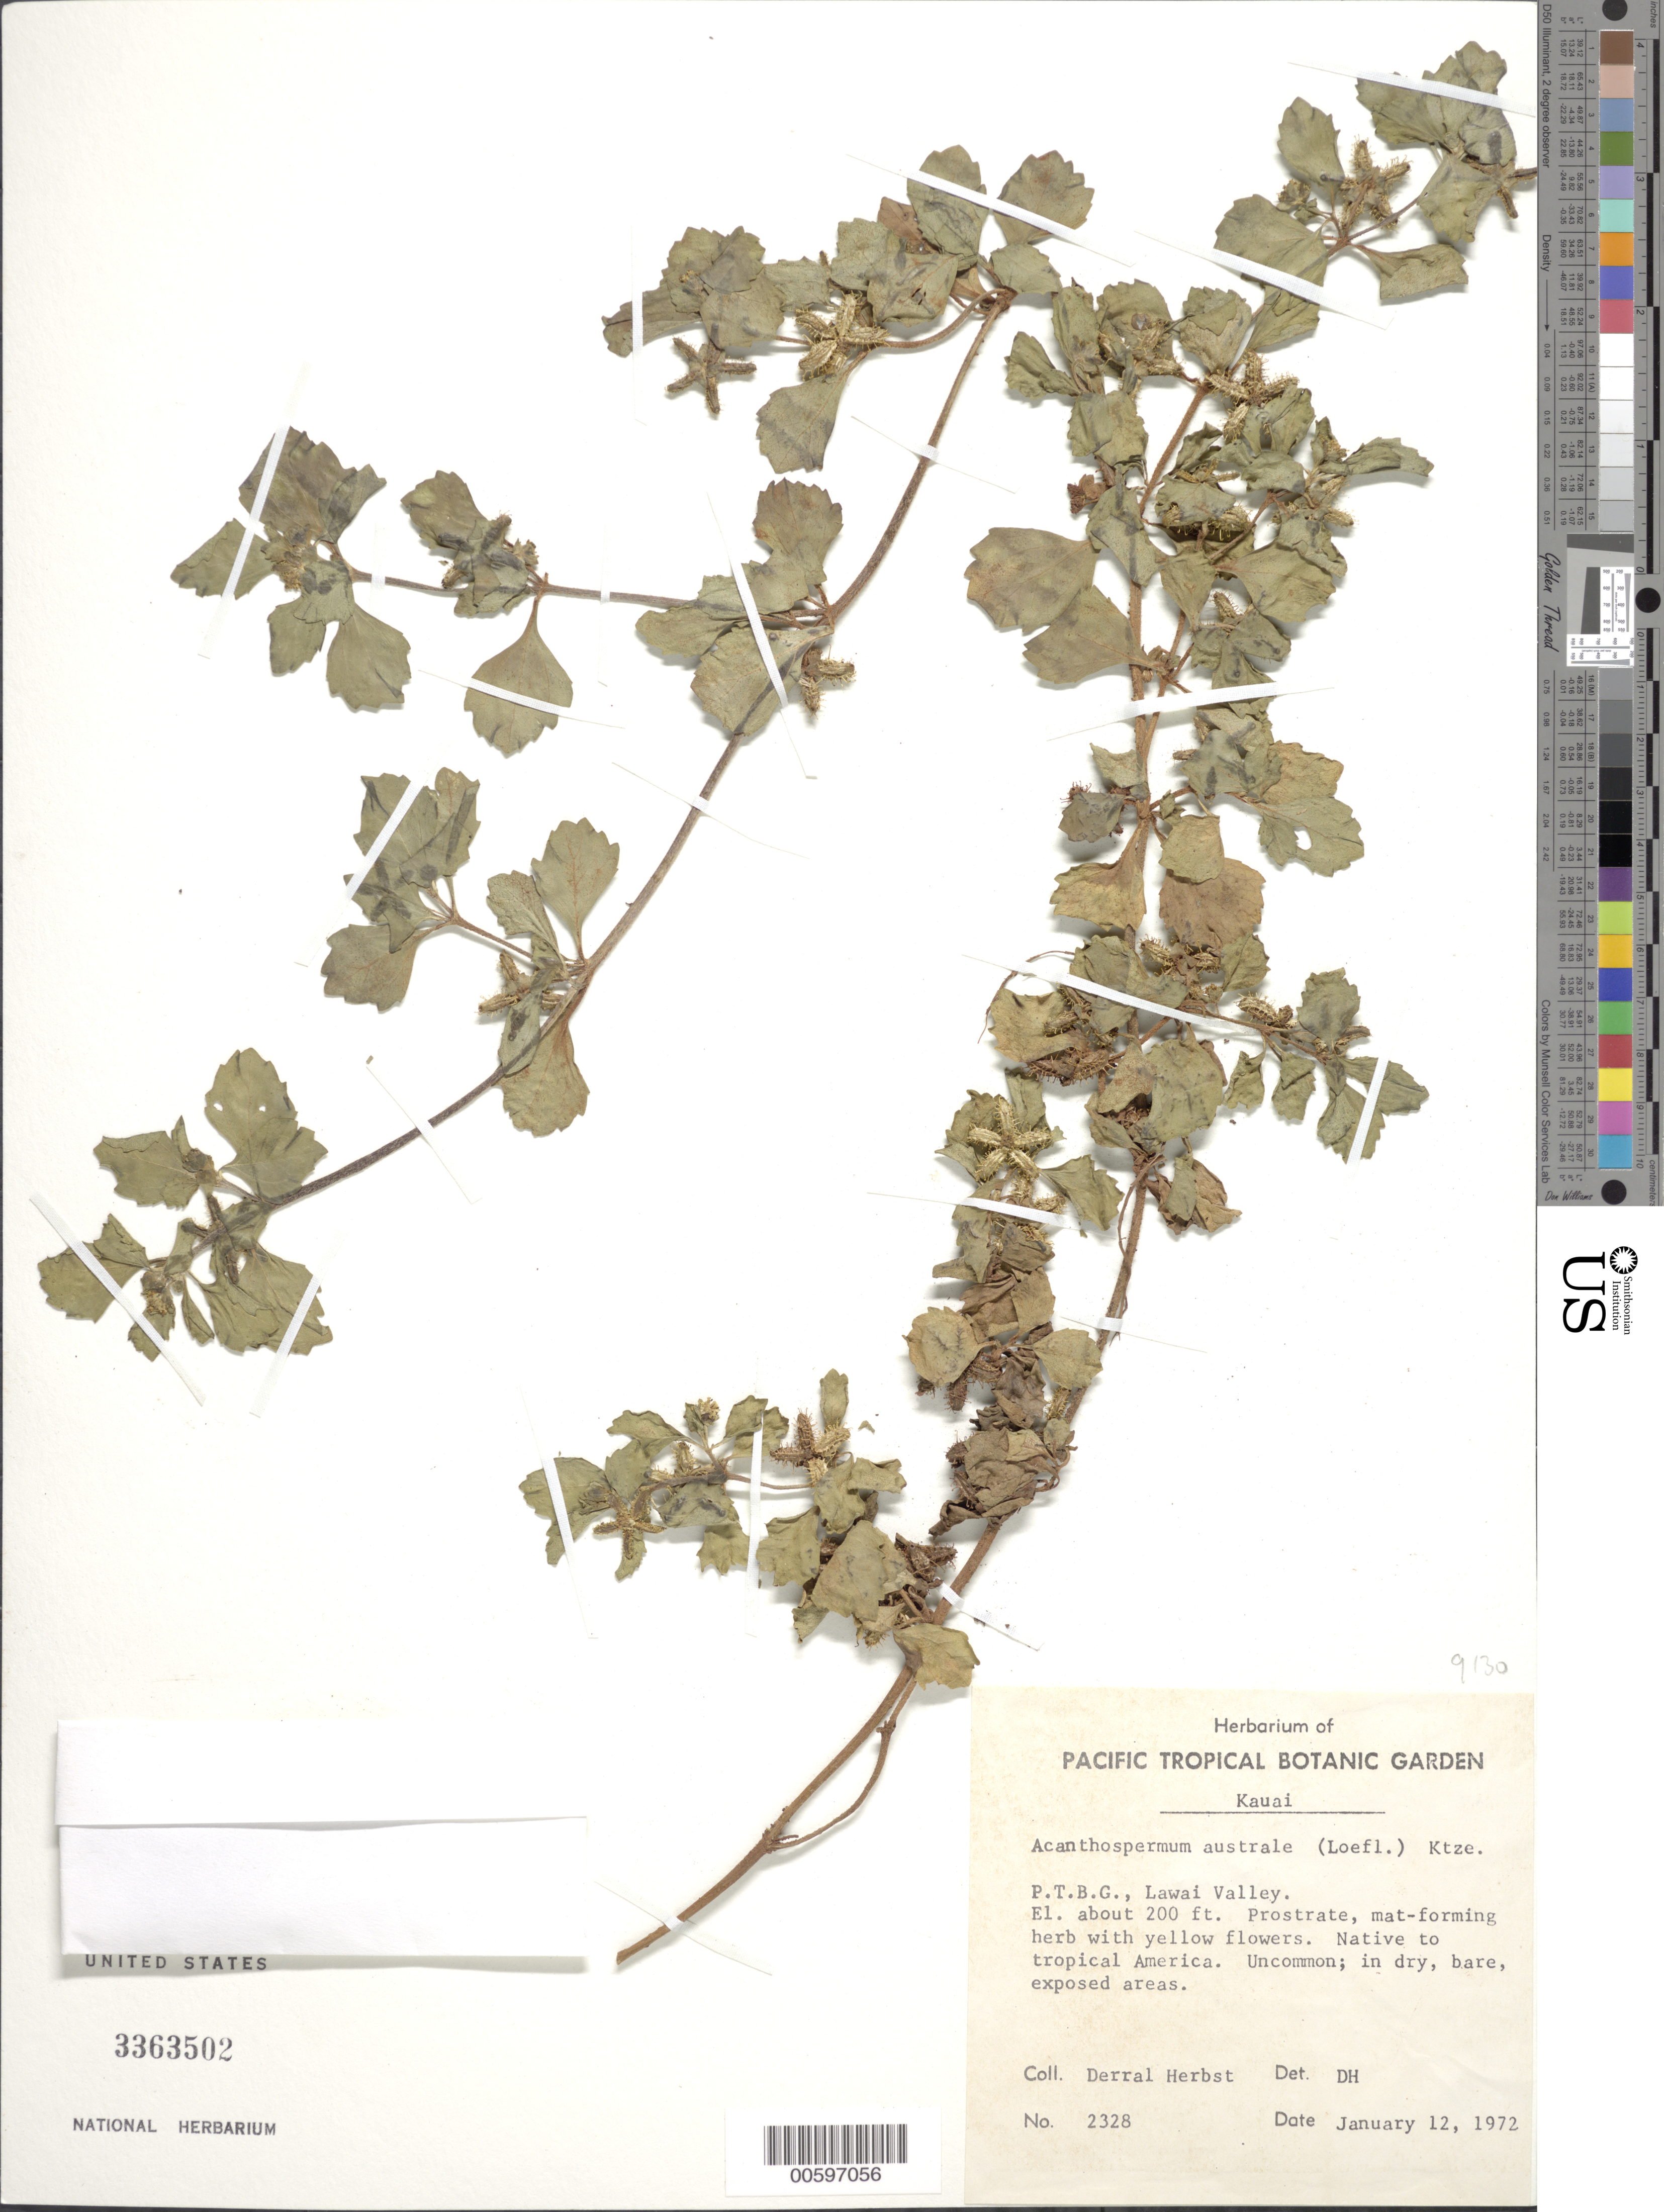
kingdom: Plantae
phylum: Tracheophyta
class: Magnoliopsida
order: Asterales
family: Asteraceae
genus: Acanthospermum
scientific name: Acanthospermum australe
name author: (Loefl.) Kuntze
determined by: Herbst, D. R.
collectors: D. R. Herbst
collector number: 2328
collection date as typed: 12 Jan 1972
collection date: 1972-01-12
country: United States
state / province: Hawaii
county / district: Kauai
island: Kaua'i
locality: P.T.B.G., Lawai Valley.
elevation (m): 61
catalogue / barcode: US 3363502